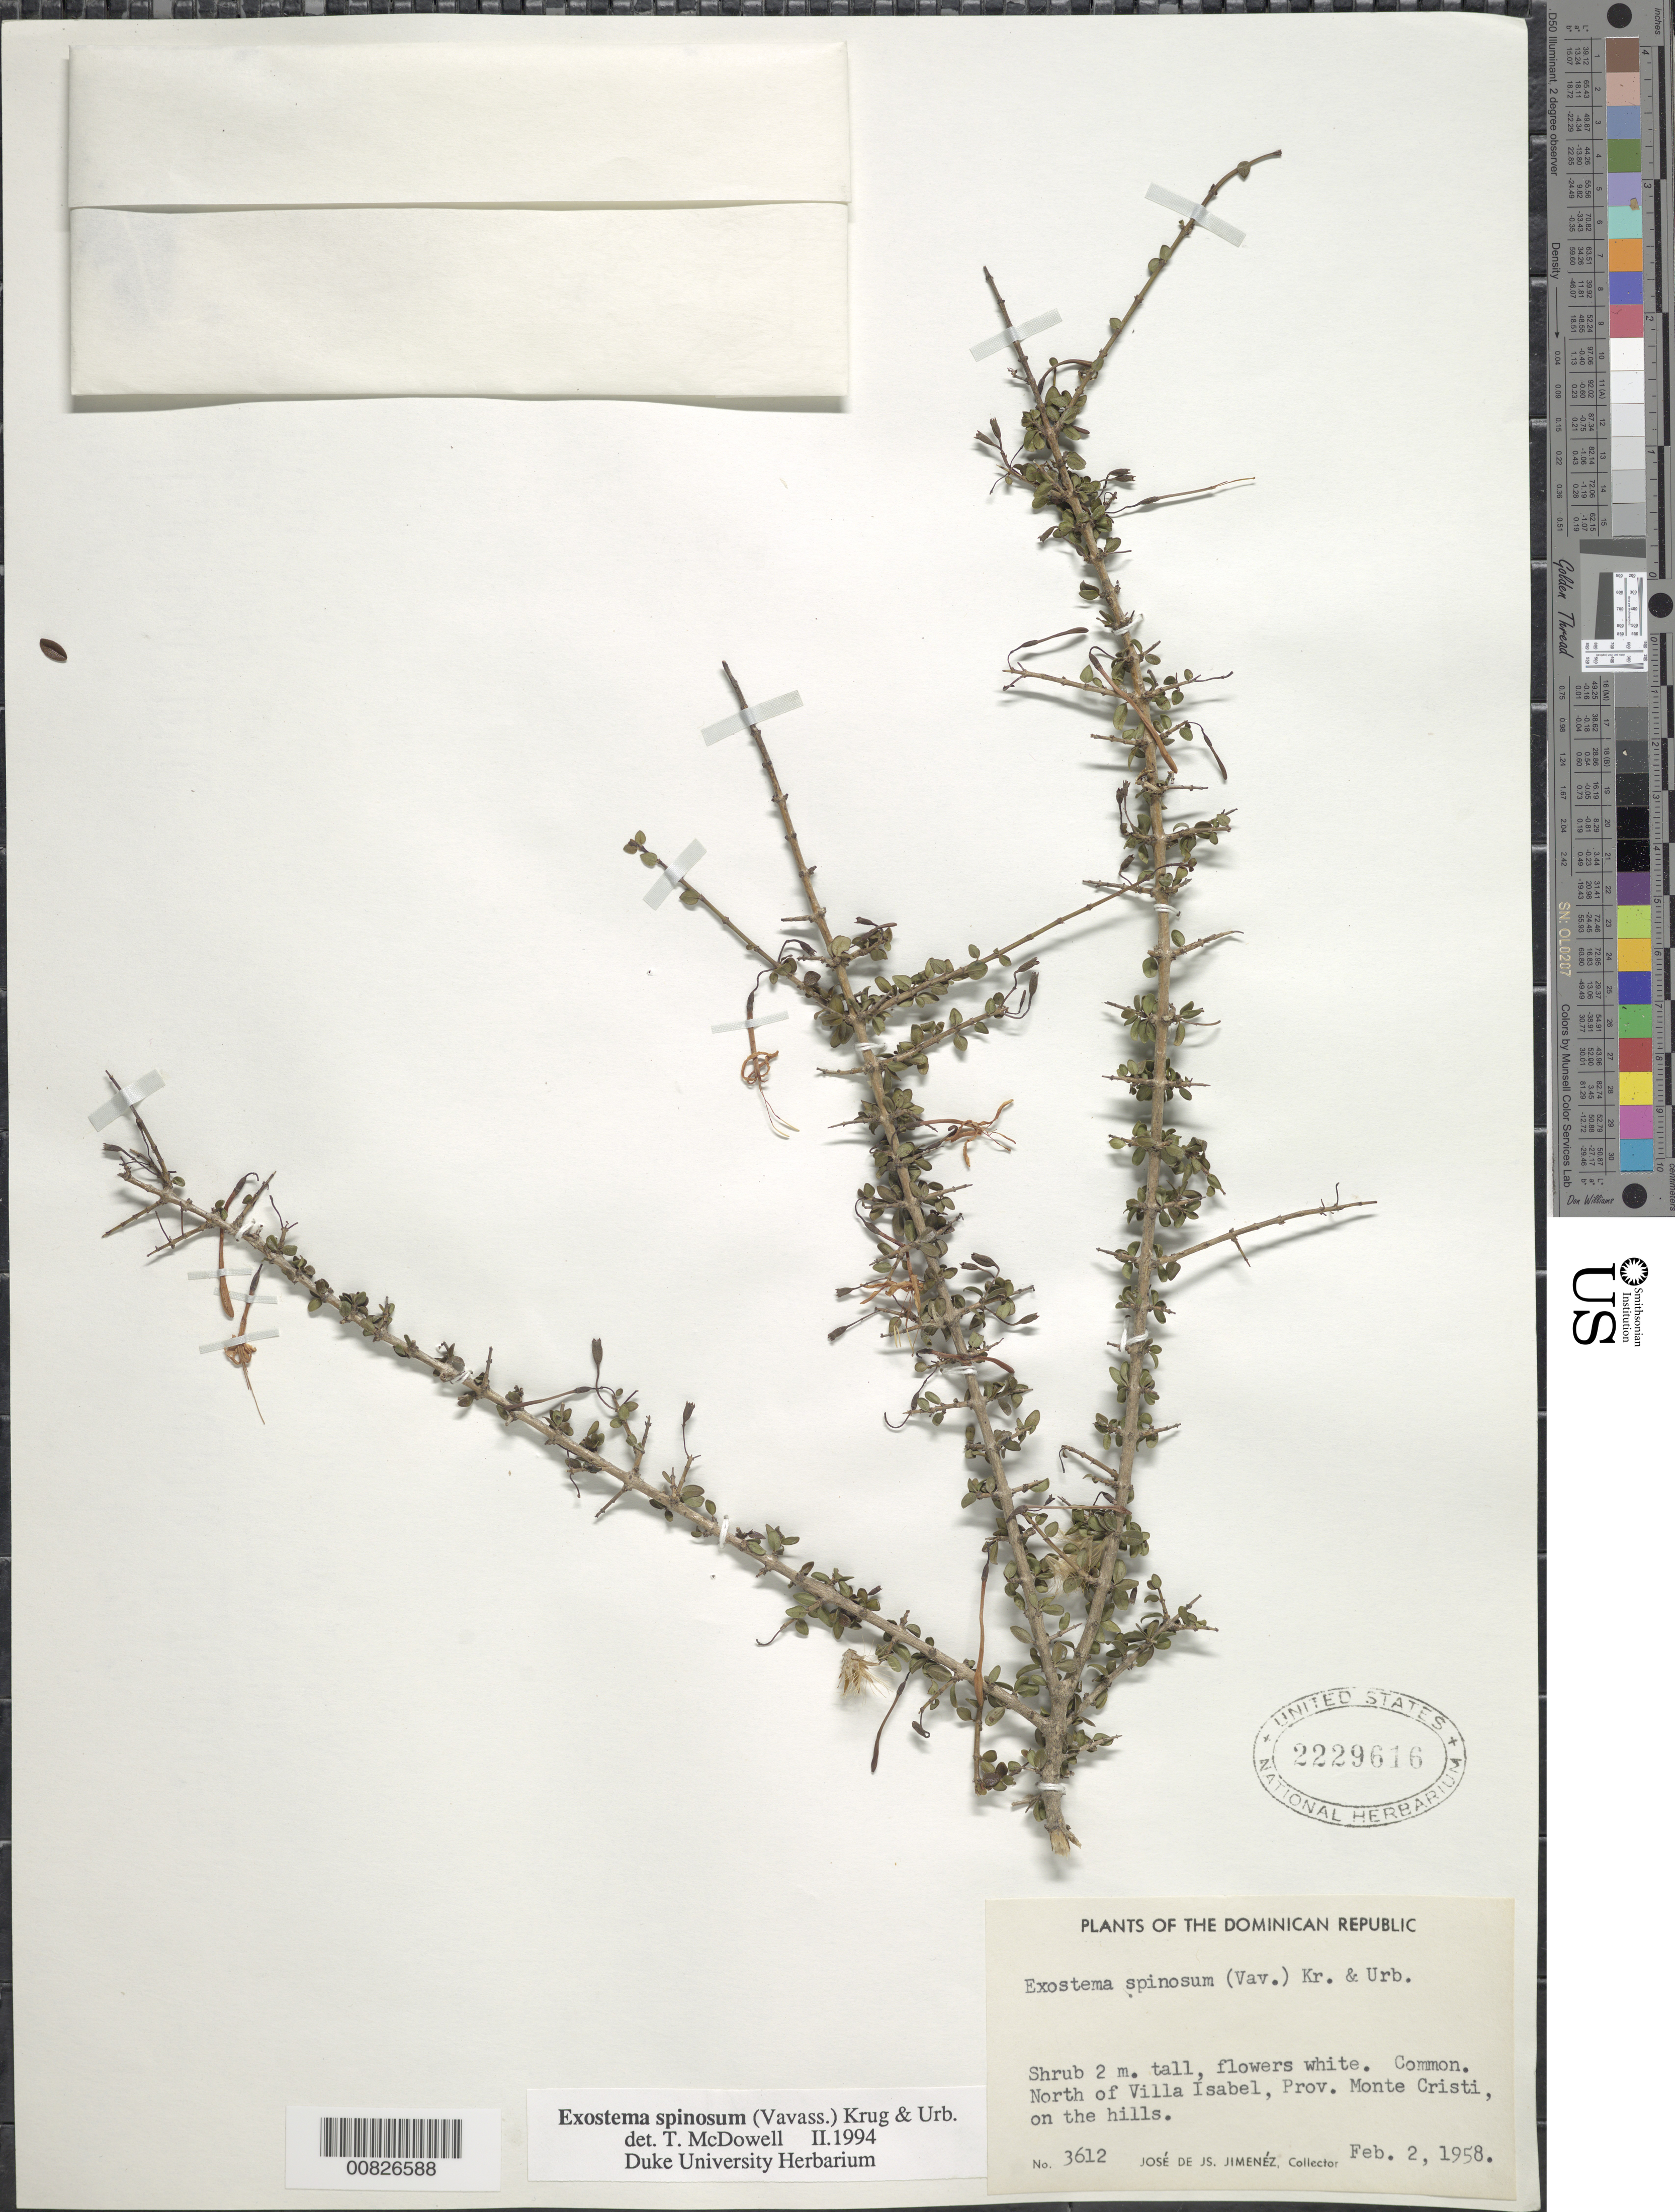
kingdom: Plantae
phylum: Tracheophyta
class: Magnoliopsida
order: Gentianales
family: Rubiaceae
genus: Exostema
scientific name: Exostema spinosum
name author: (Vavass.) Krug & Urb.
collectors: J. J. Jiménez Almonte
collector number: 3612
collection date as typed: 02 Feb 1958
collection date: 1958-02-02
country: Dominican Republic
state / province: Monte Cristi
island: Hispaniola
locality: N of Villa Isabel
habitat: On the hills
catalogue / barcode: US 2229616